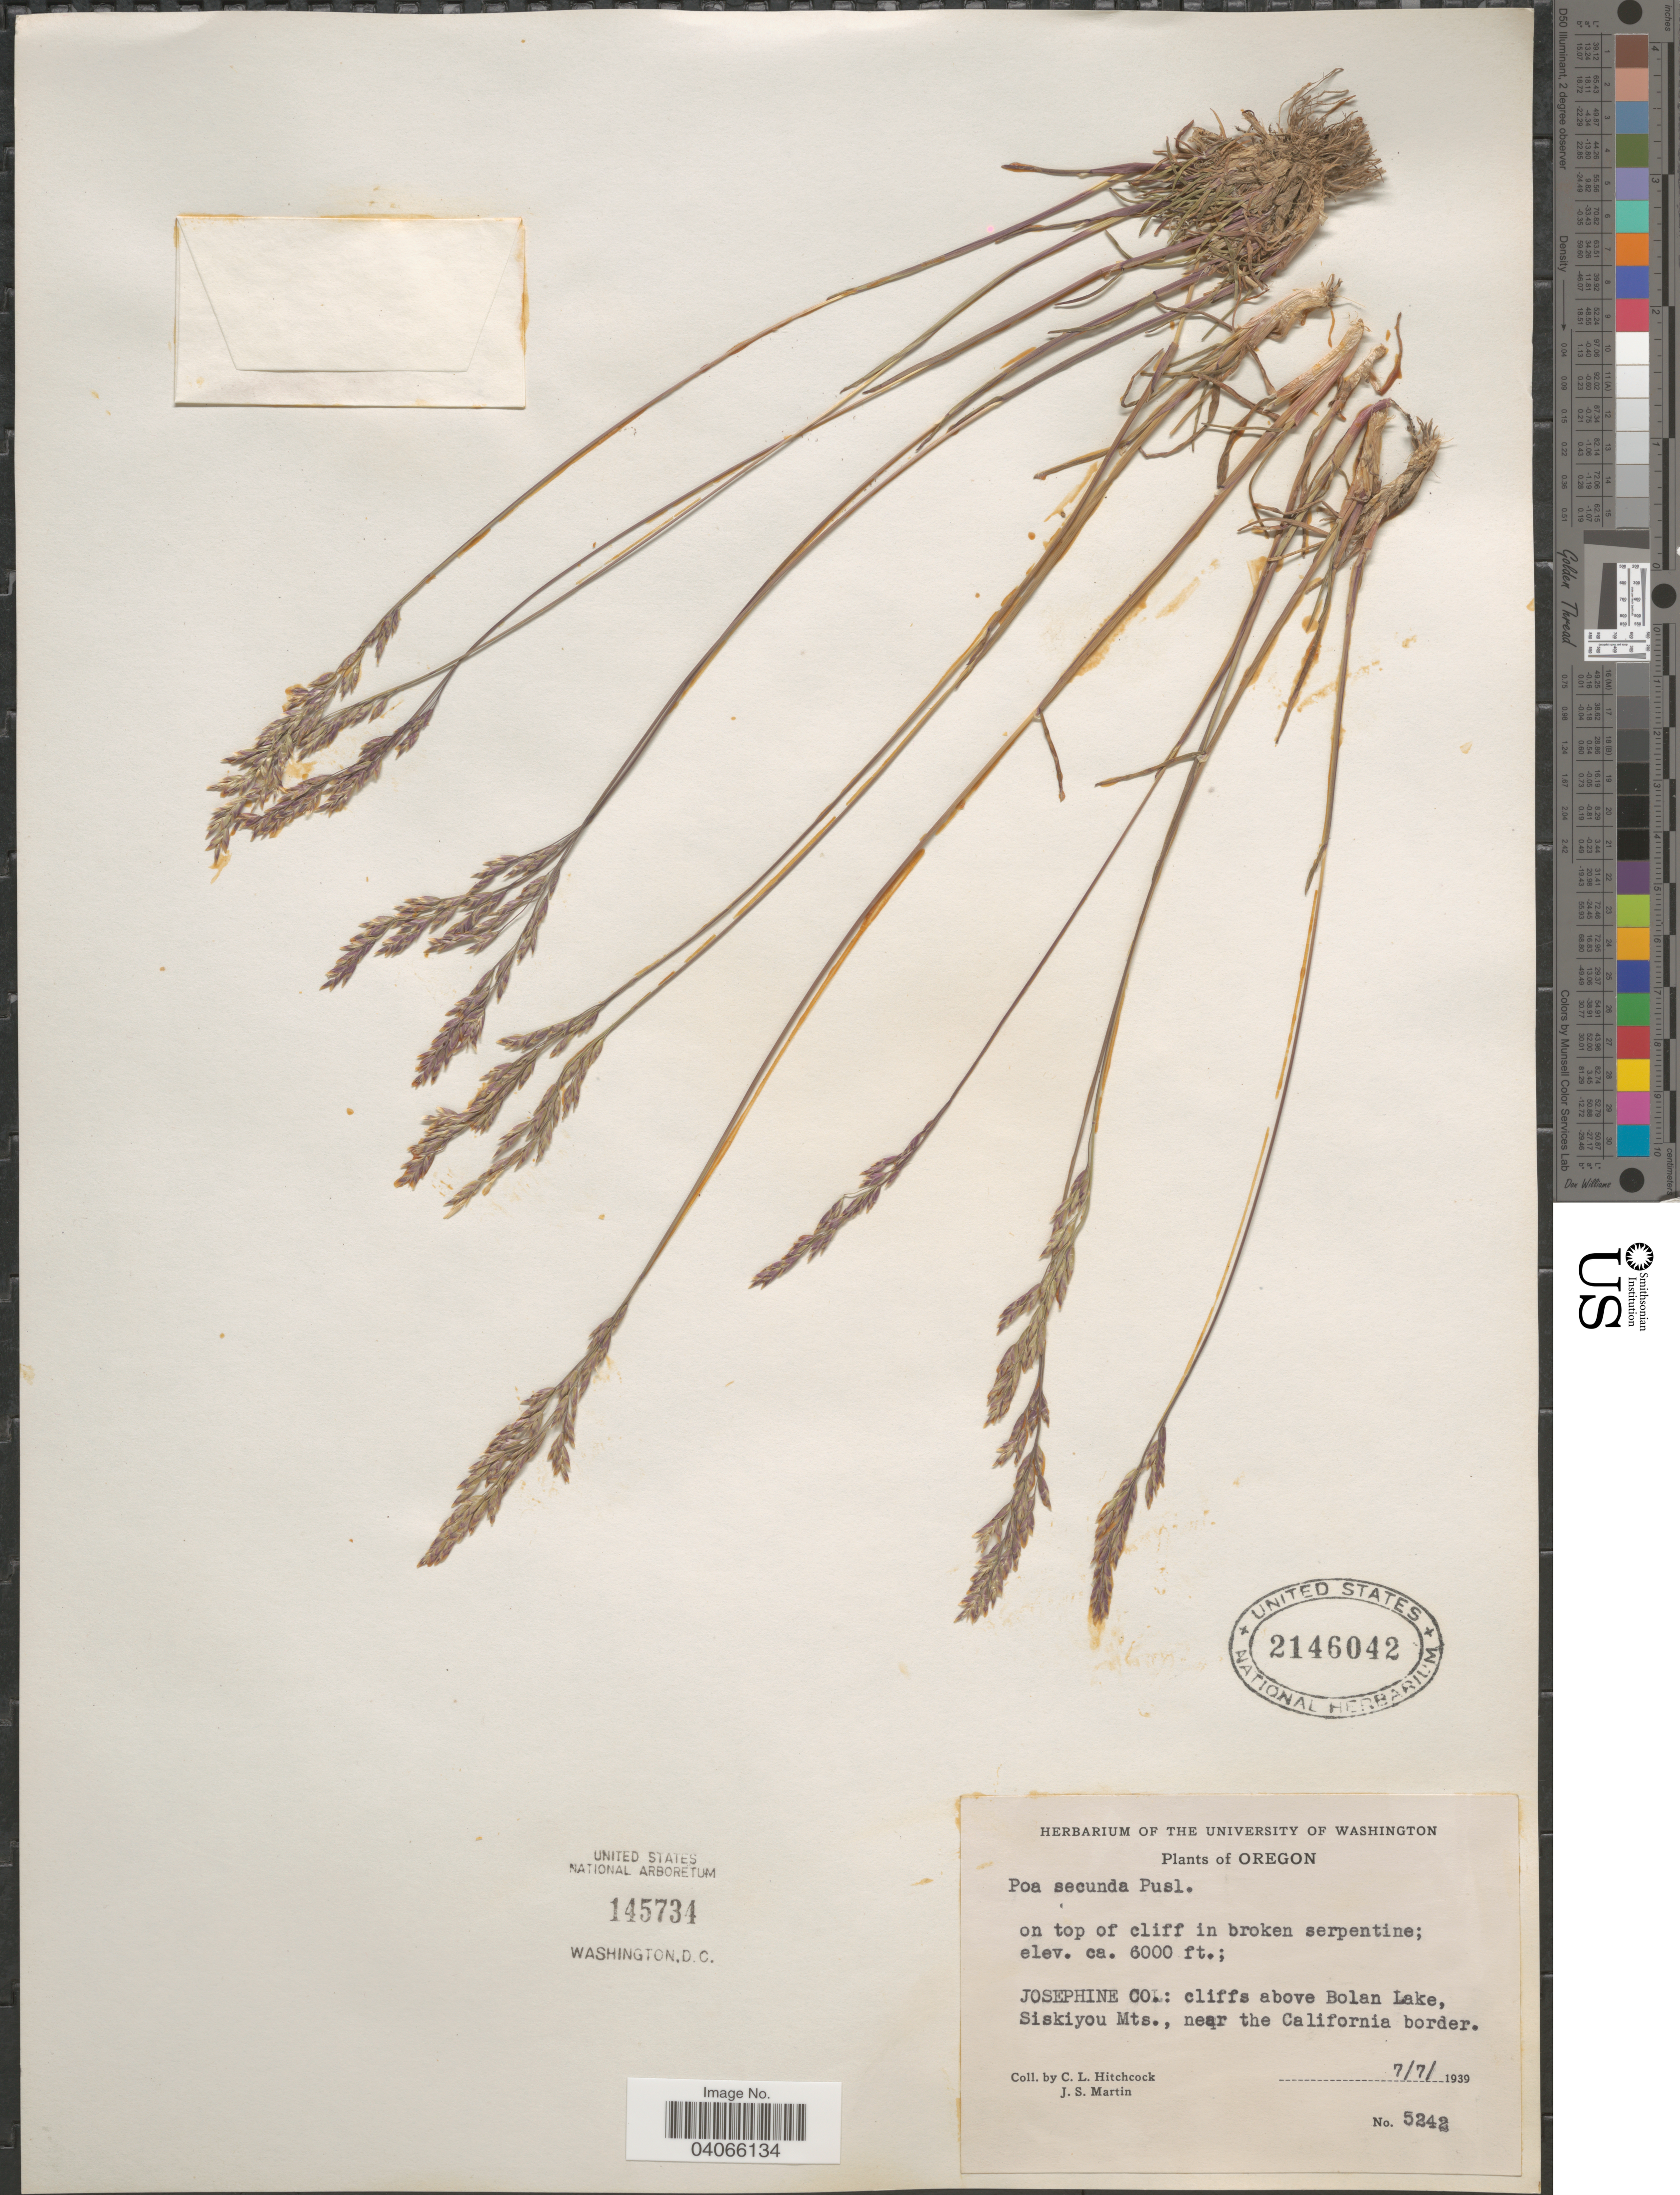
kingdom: Plantae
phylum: Tracheophyta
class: Liliopsida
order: Poales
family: Poaceae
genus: Poa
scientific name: Poa secunda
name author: J. Presl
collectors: C. L. Hitchcock & J. S. Martin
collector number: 5242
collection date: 1939-07-07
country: United States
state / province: Oregon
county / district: Josephine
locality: On top of cliff in broken serpentine. Josephine Co.: cliffs above Bolan Lake, Siskiyou Mts., near the California border.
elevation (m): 1829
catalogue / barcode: US 2146042